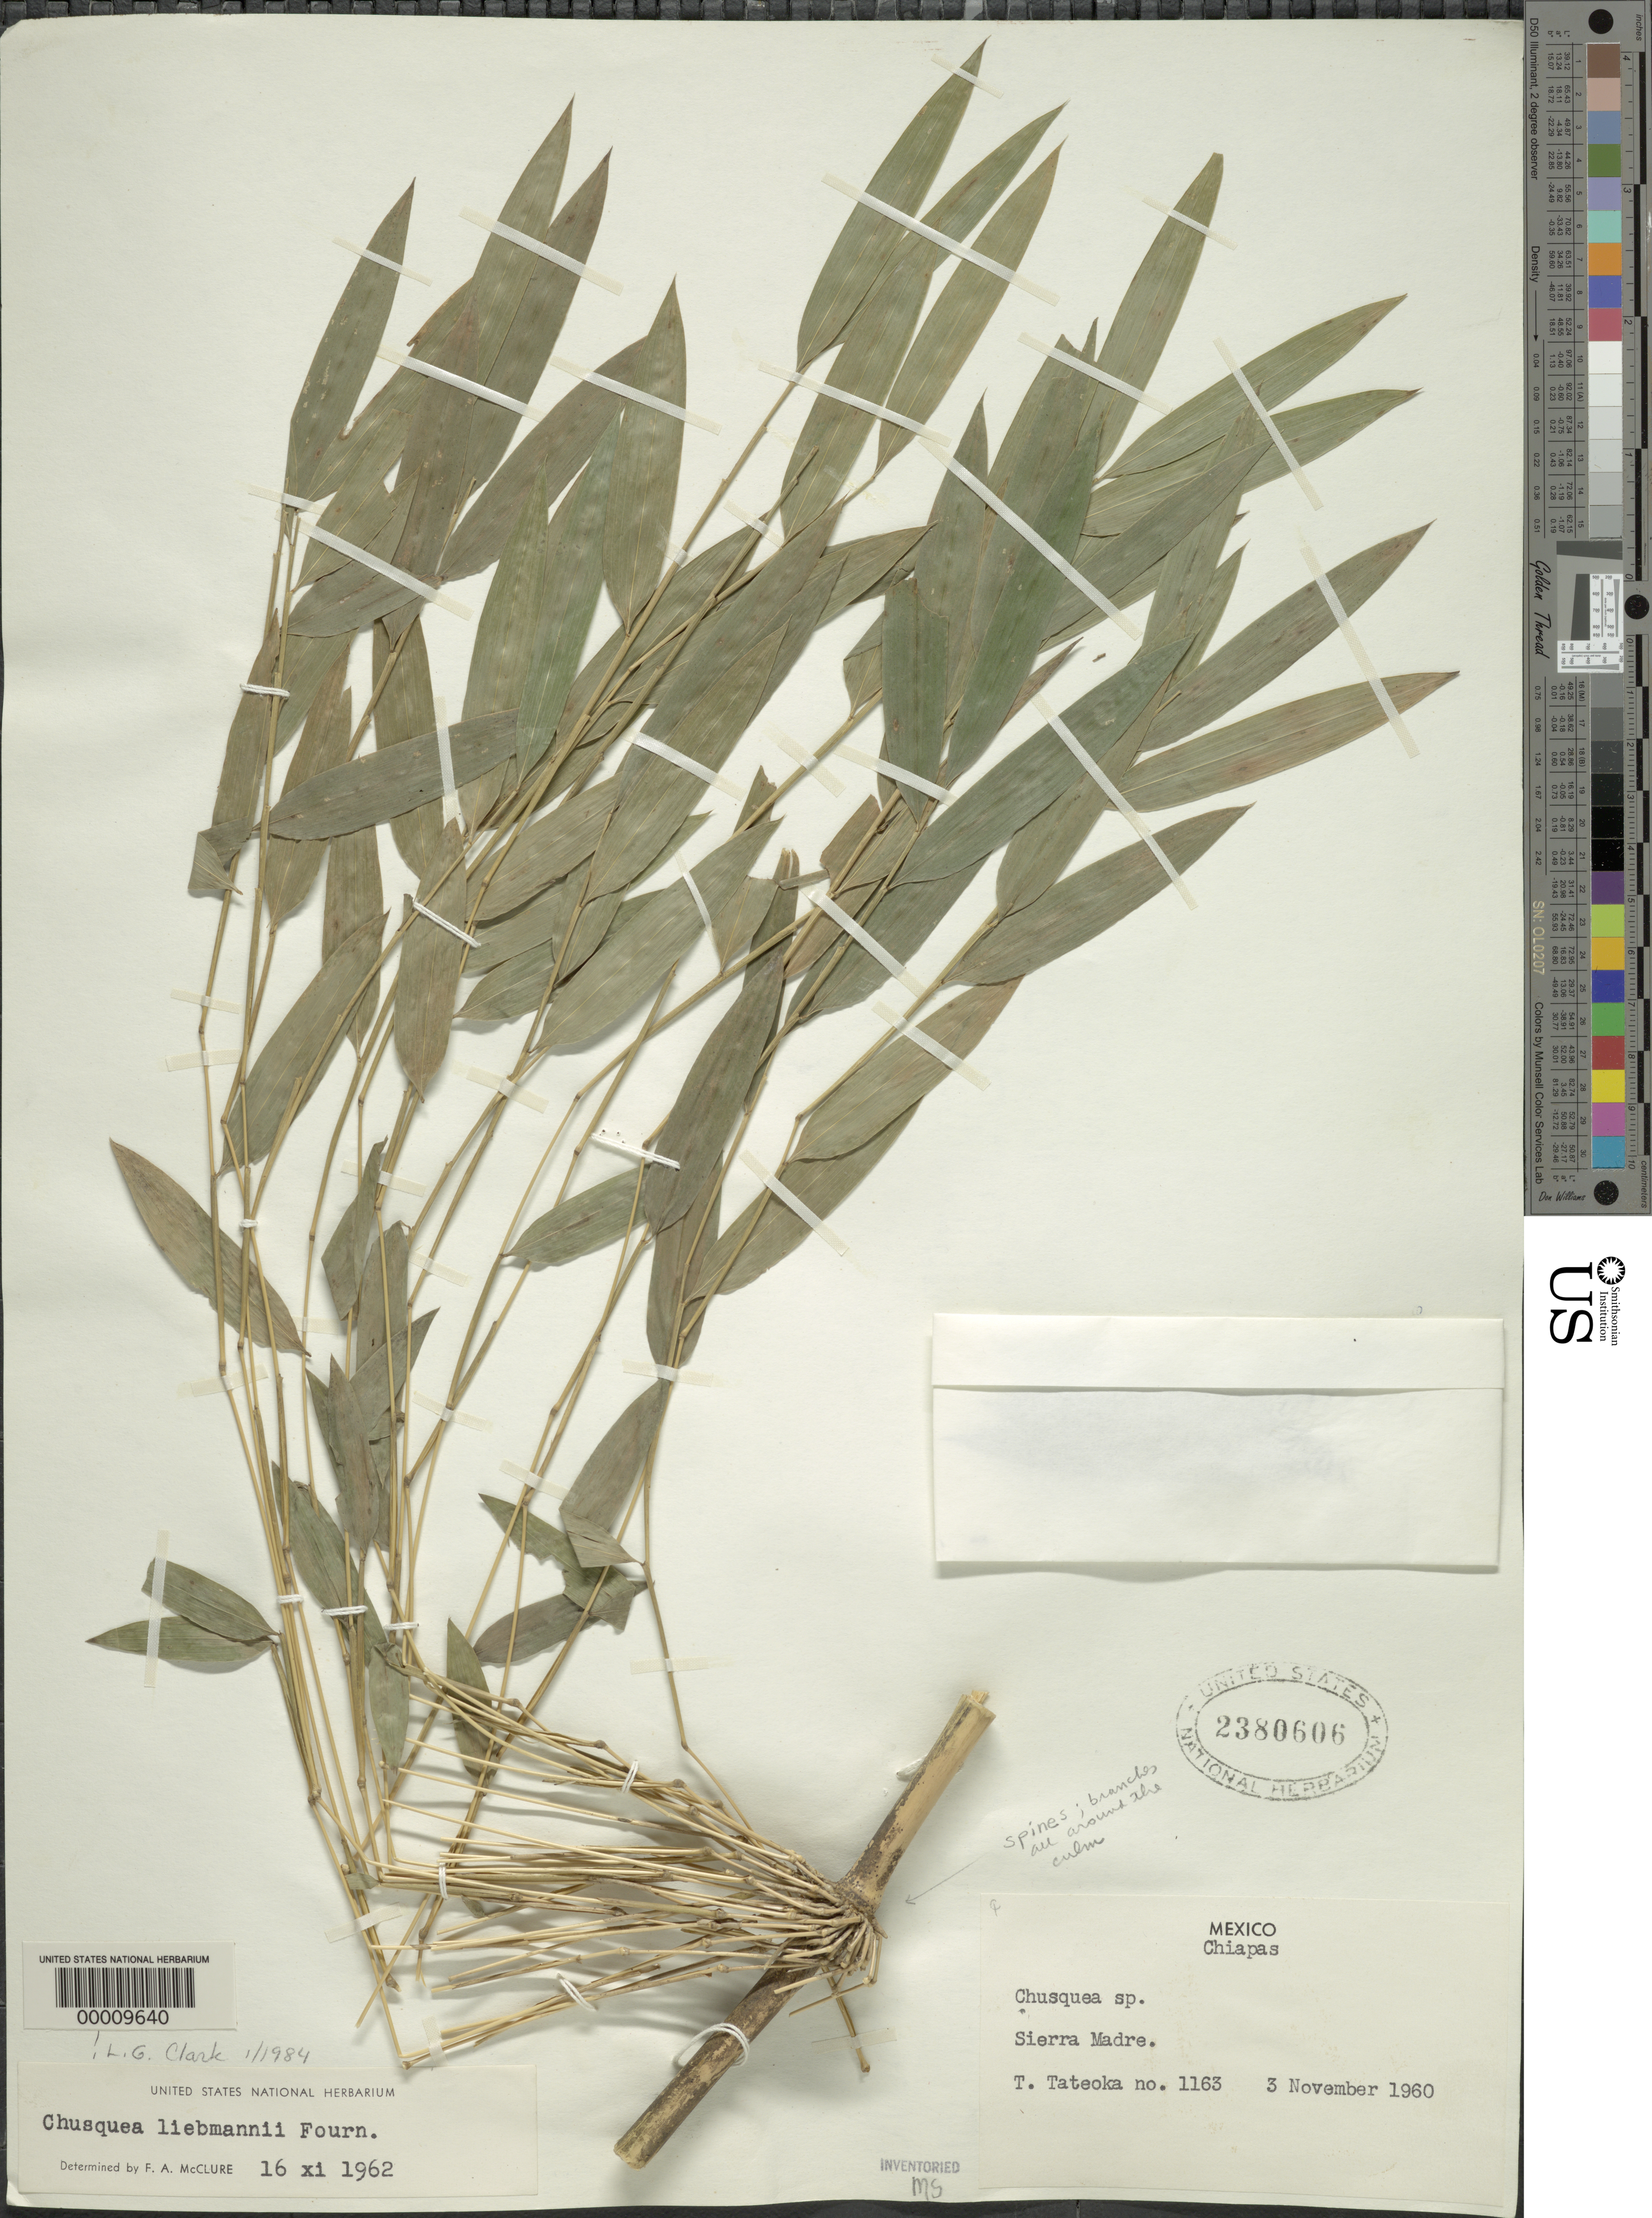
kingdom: Plantae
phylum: Tracheophyta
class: Liliopsida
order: Poales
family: Poaceae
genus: Chusquea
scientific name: Chusquea liebmannii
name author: E. Fourn.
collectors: T. Takeoka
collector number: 1163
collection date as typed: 03 Nov 1960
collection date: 1960-11-03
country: Mexico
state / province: Chiapas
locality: Sierra Madre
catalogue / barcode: US 2380606